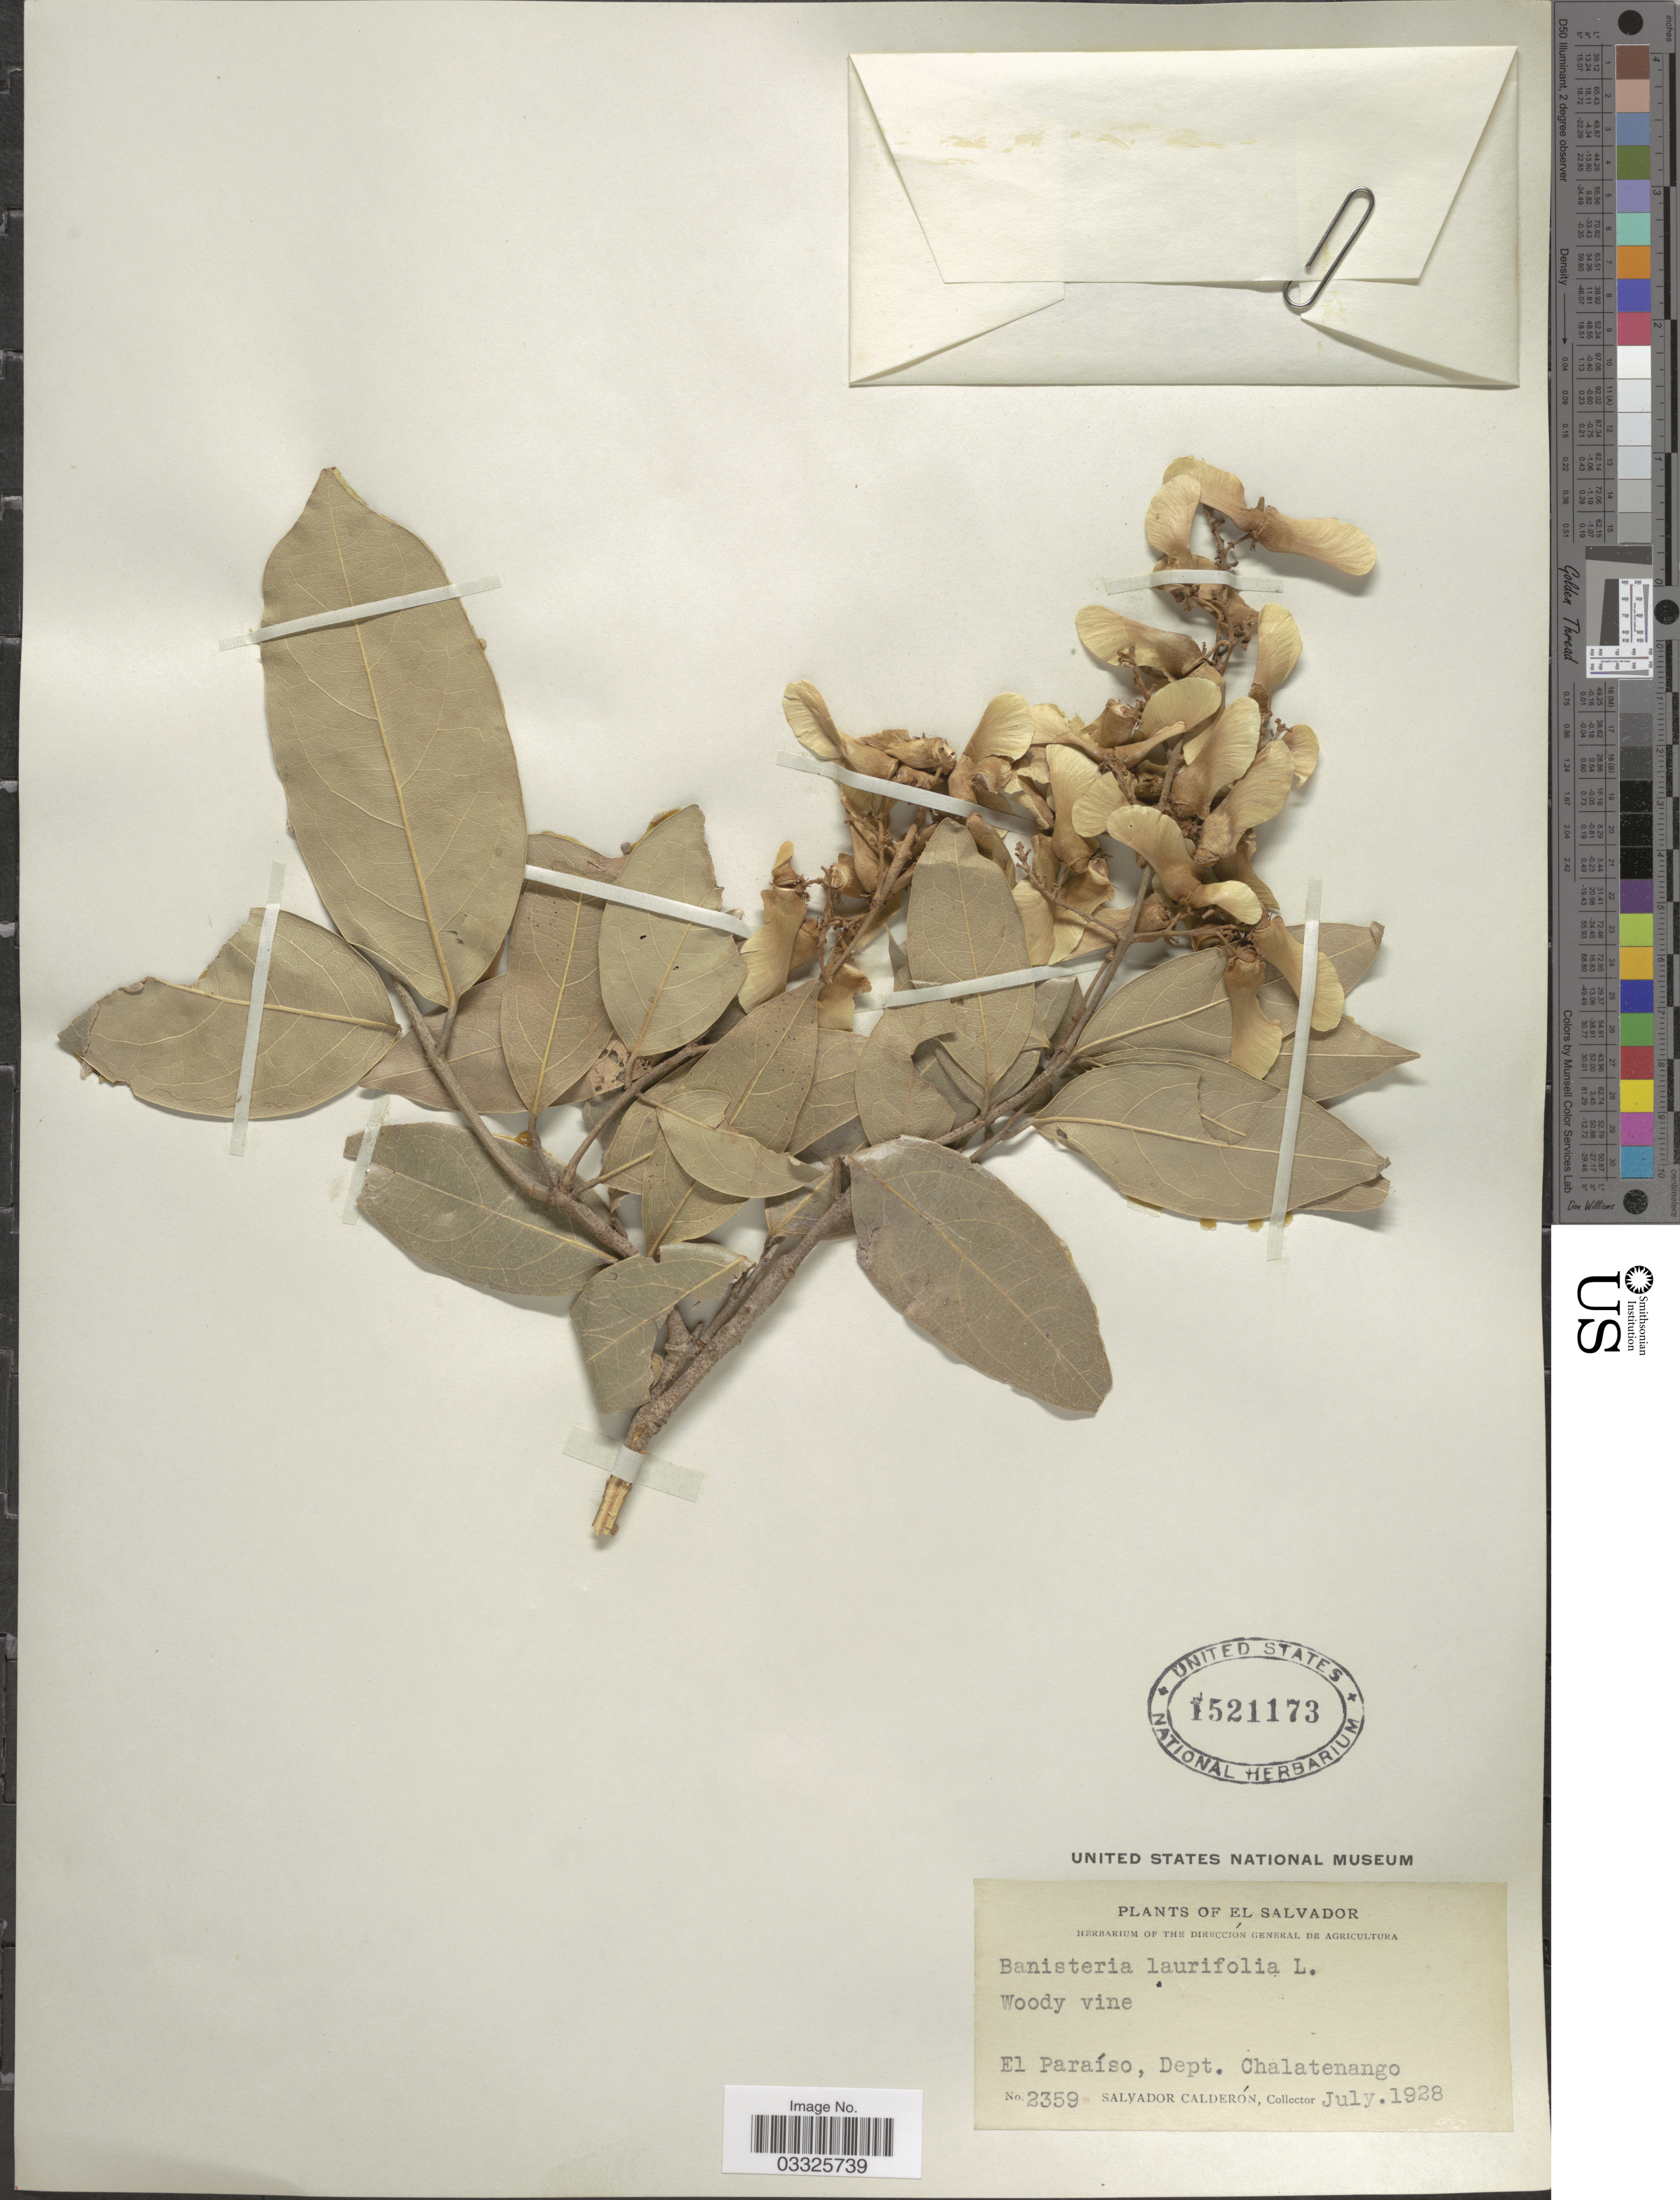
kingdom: Plantae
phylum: Tracheophyta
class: Magnoliopsida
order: Malpighiales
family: Malpighiaceae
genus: Heteropterys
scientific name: Heteropterys laurifolia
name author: (L.) A. Juss.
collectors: S. Calderón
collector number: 2359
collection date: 1928-07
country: El Salvador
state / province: Chalatenango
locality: El Paraíso, Dept. Chalatenango.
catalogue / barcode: US 1521173